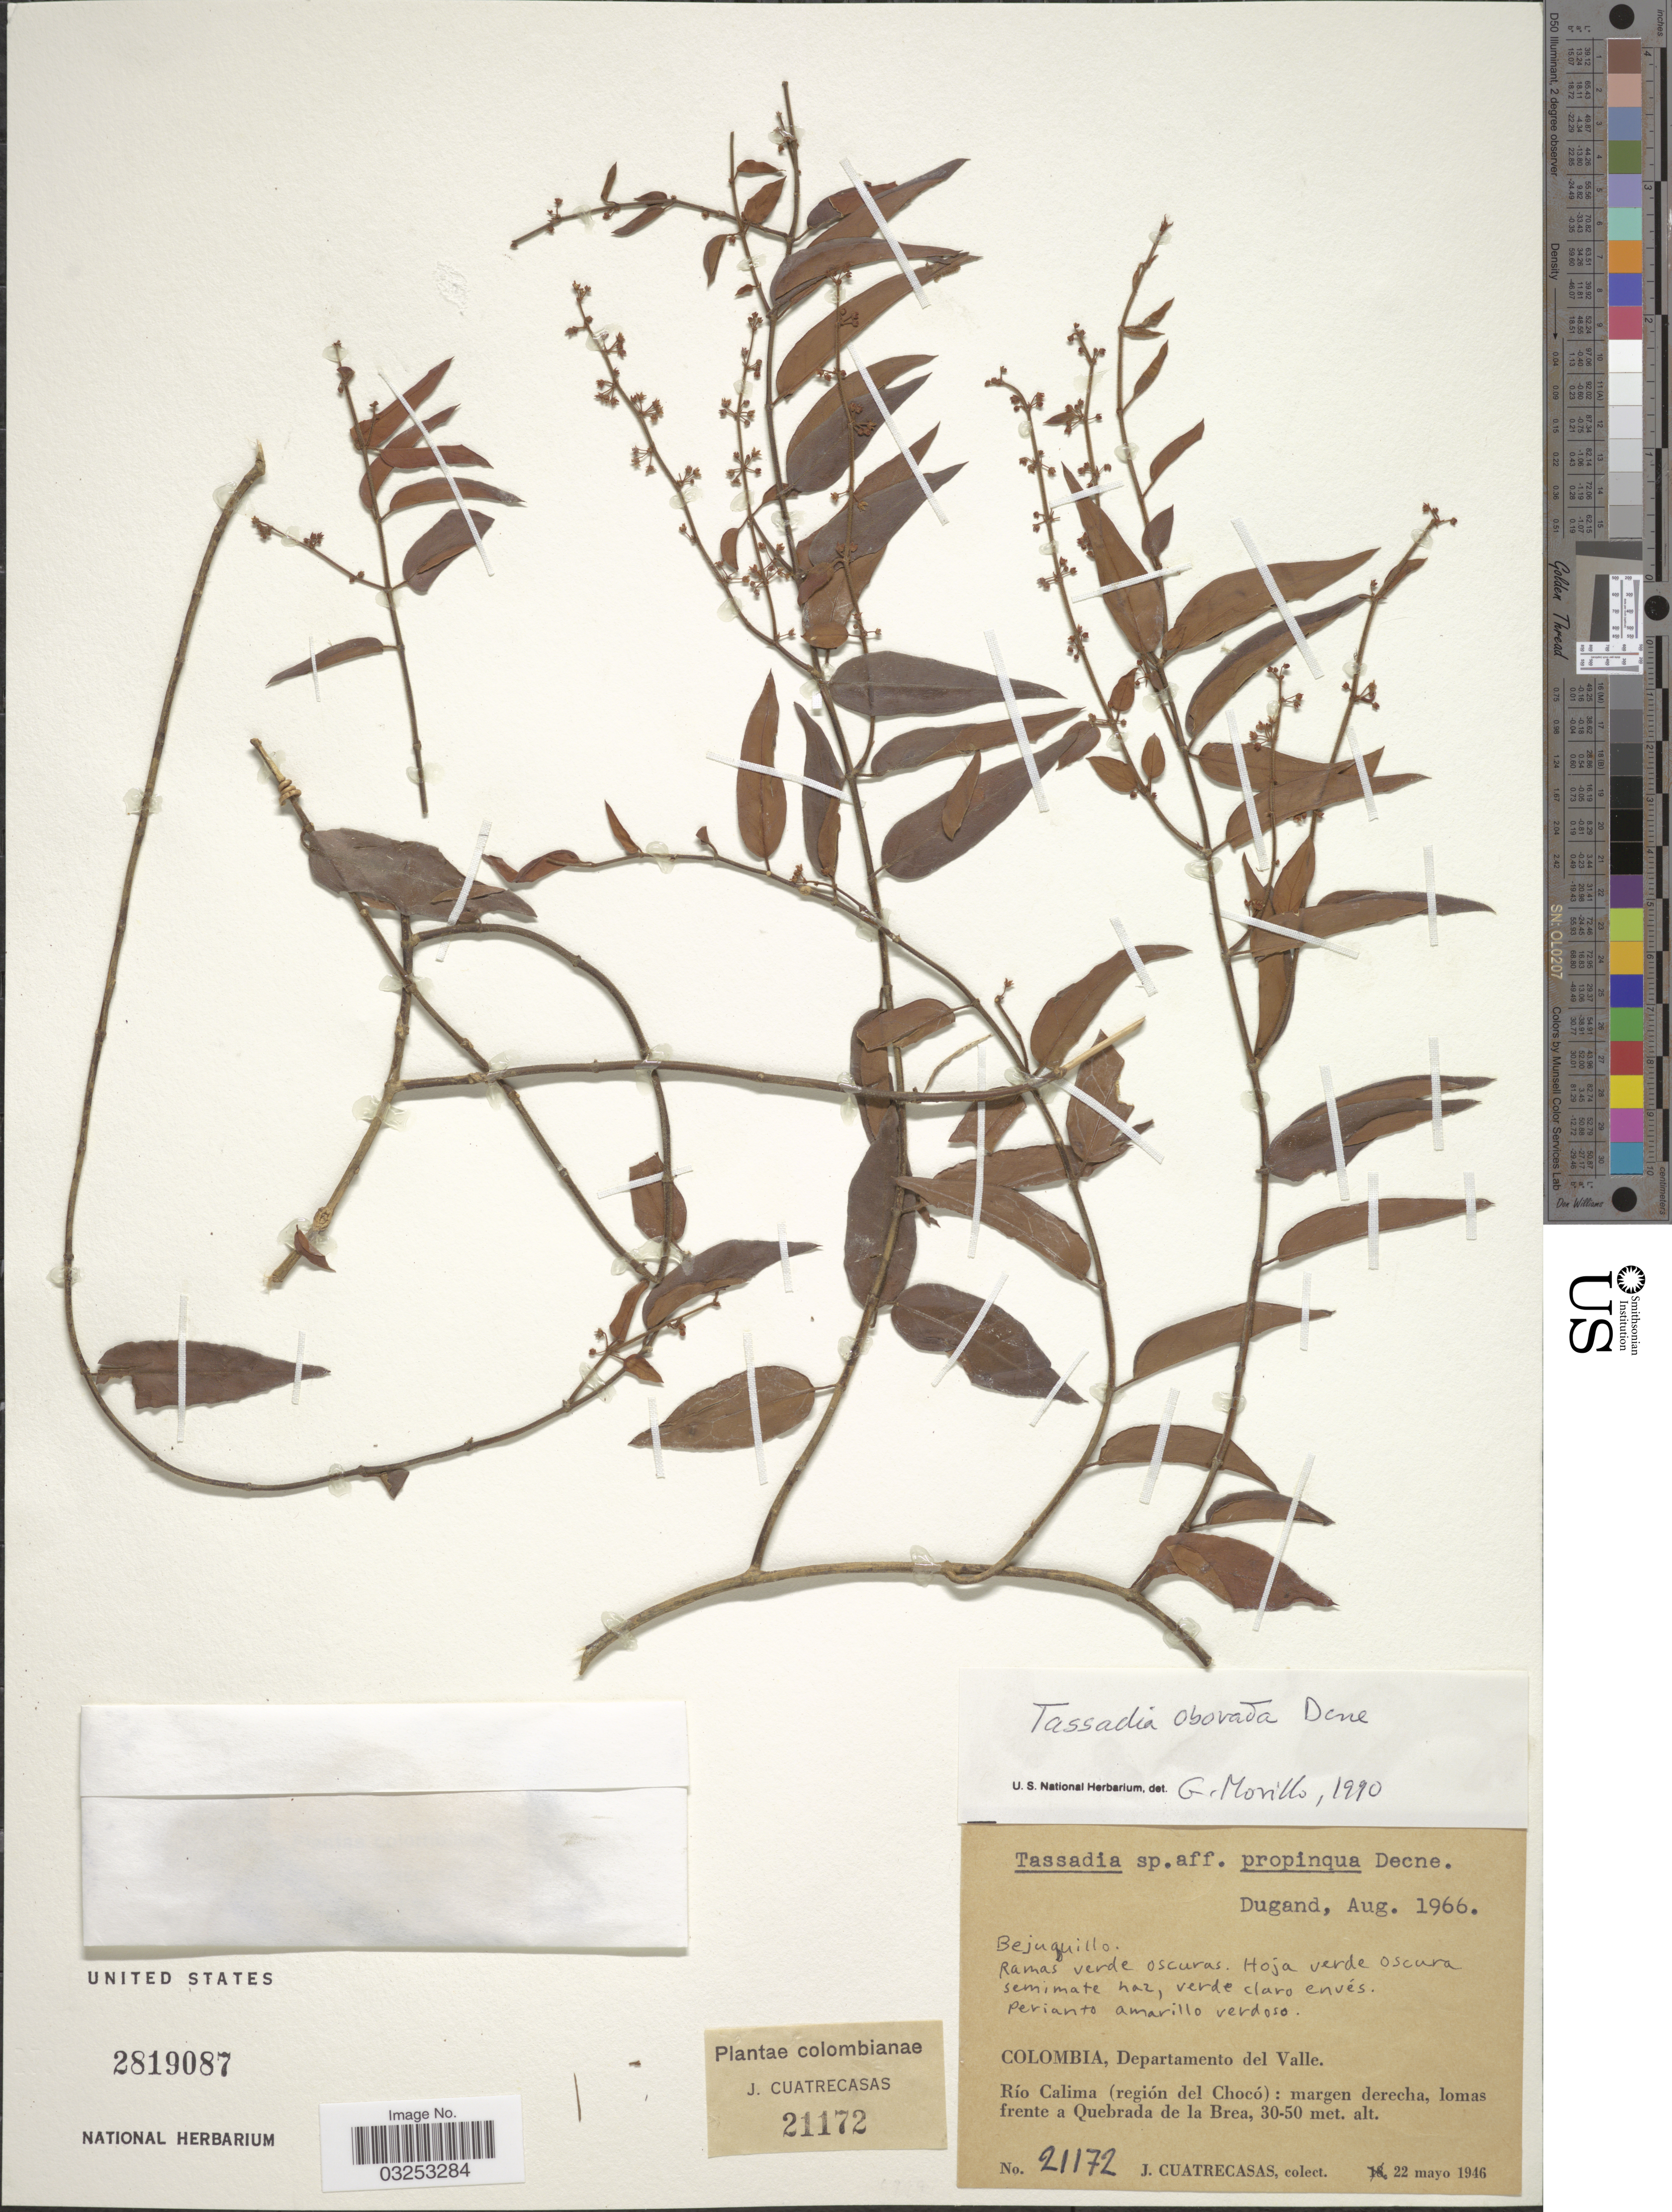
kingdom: Plantae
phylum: Tracheophyta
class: Magnoliopsida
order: Gentianales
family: Apocynaceae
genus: Tassadia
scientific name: Tassadia obovata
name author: Decne.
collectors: J. Cuatrecasas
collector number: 21172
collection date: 1946-05-22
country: Colombia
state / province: Valle del Cauca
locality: Departamento del Valle. Río Calima (región del Chocó): margen derecha, lomas frente a Quebrada de la Brea.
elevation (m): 30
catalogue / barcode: US 2819087